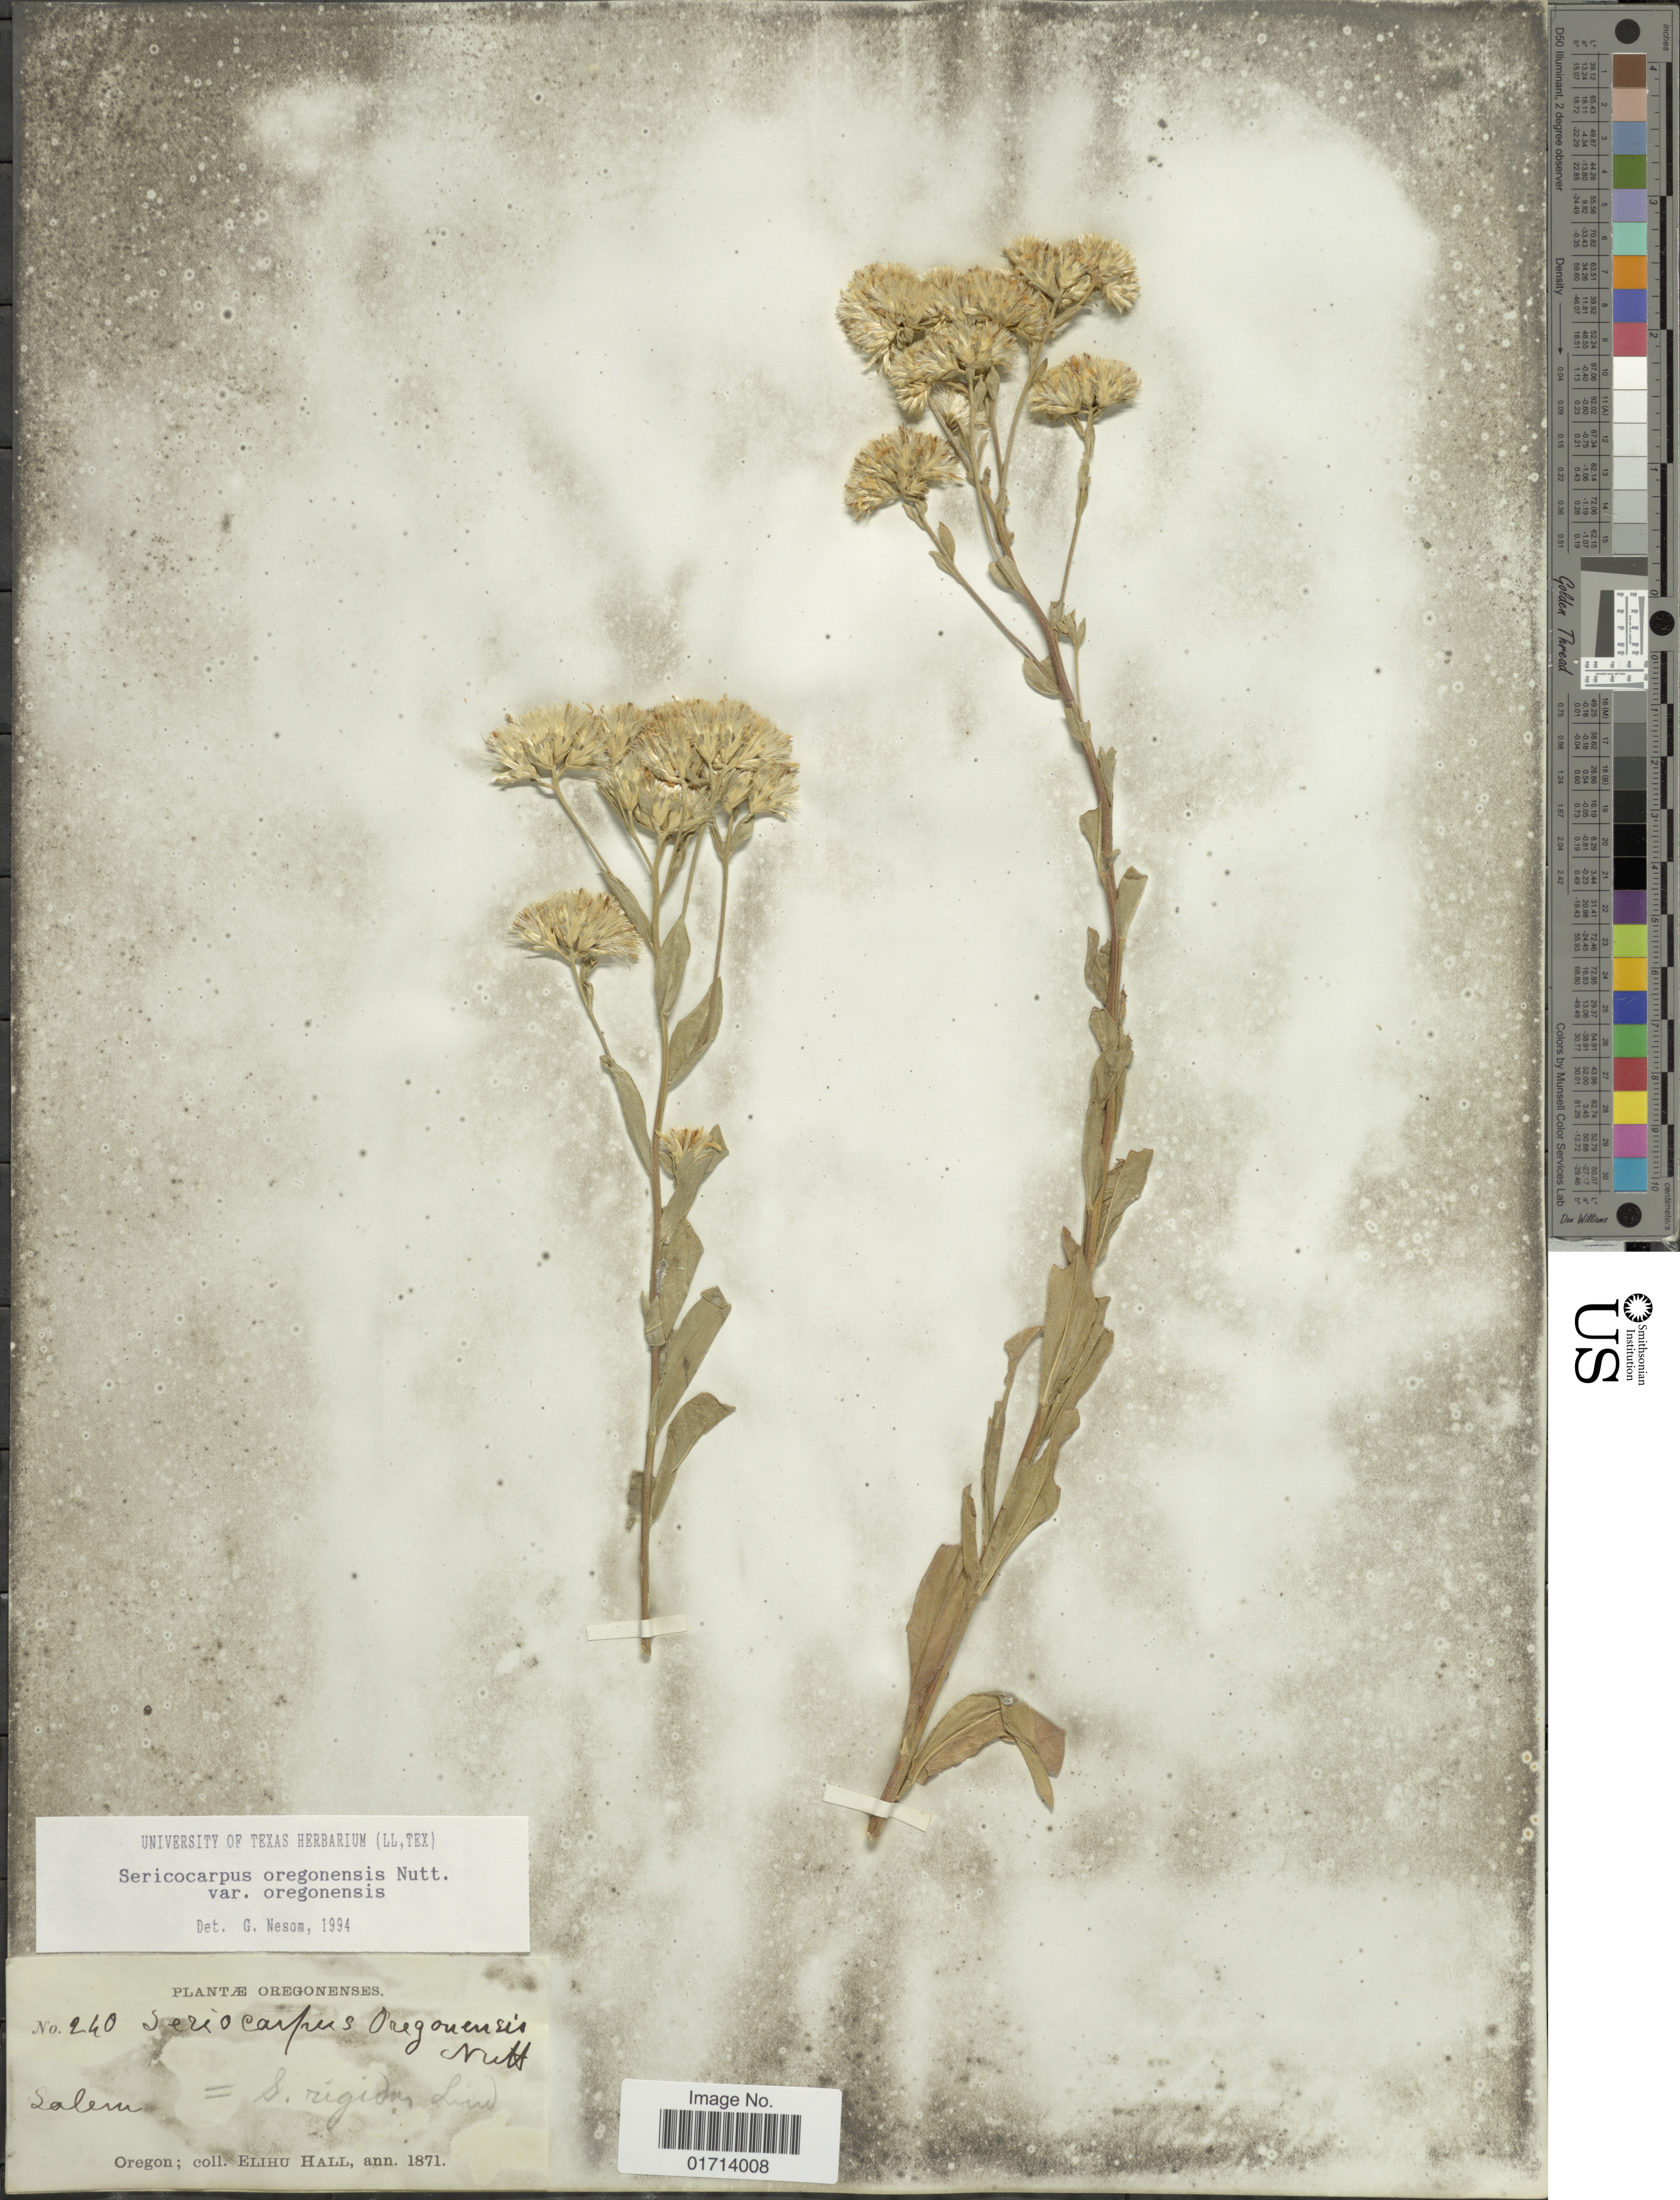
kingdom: Plantae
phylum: Tracheophyta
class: Magnoliopsida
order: Asterales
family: Asteraceae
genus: Sericocarpus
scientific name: Sericocarpus oregonensis var. oregonensis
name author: Nutt.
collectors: E. Hall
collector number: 240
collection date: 1871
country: United States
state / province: Oregon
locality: Oregonenses, Salem